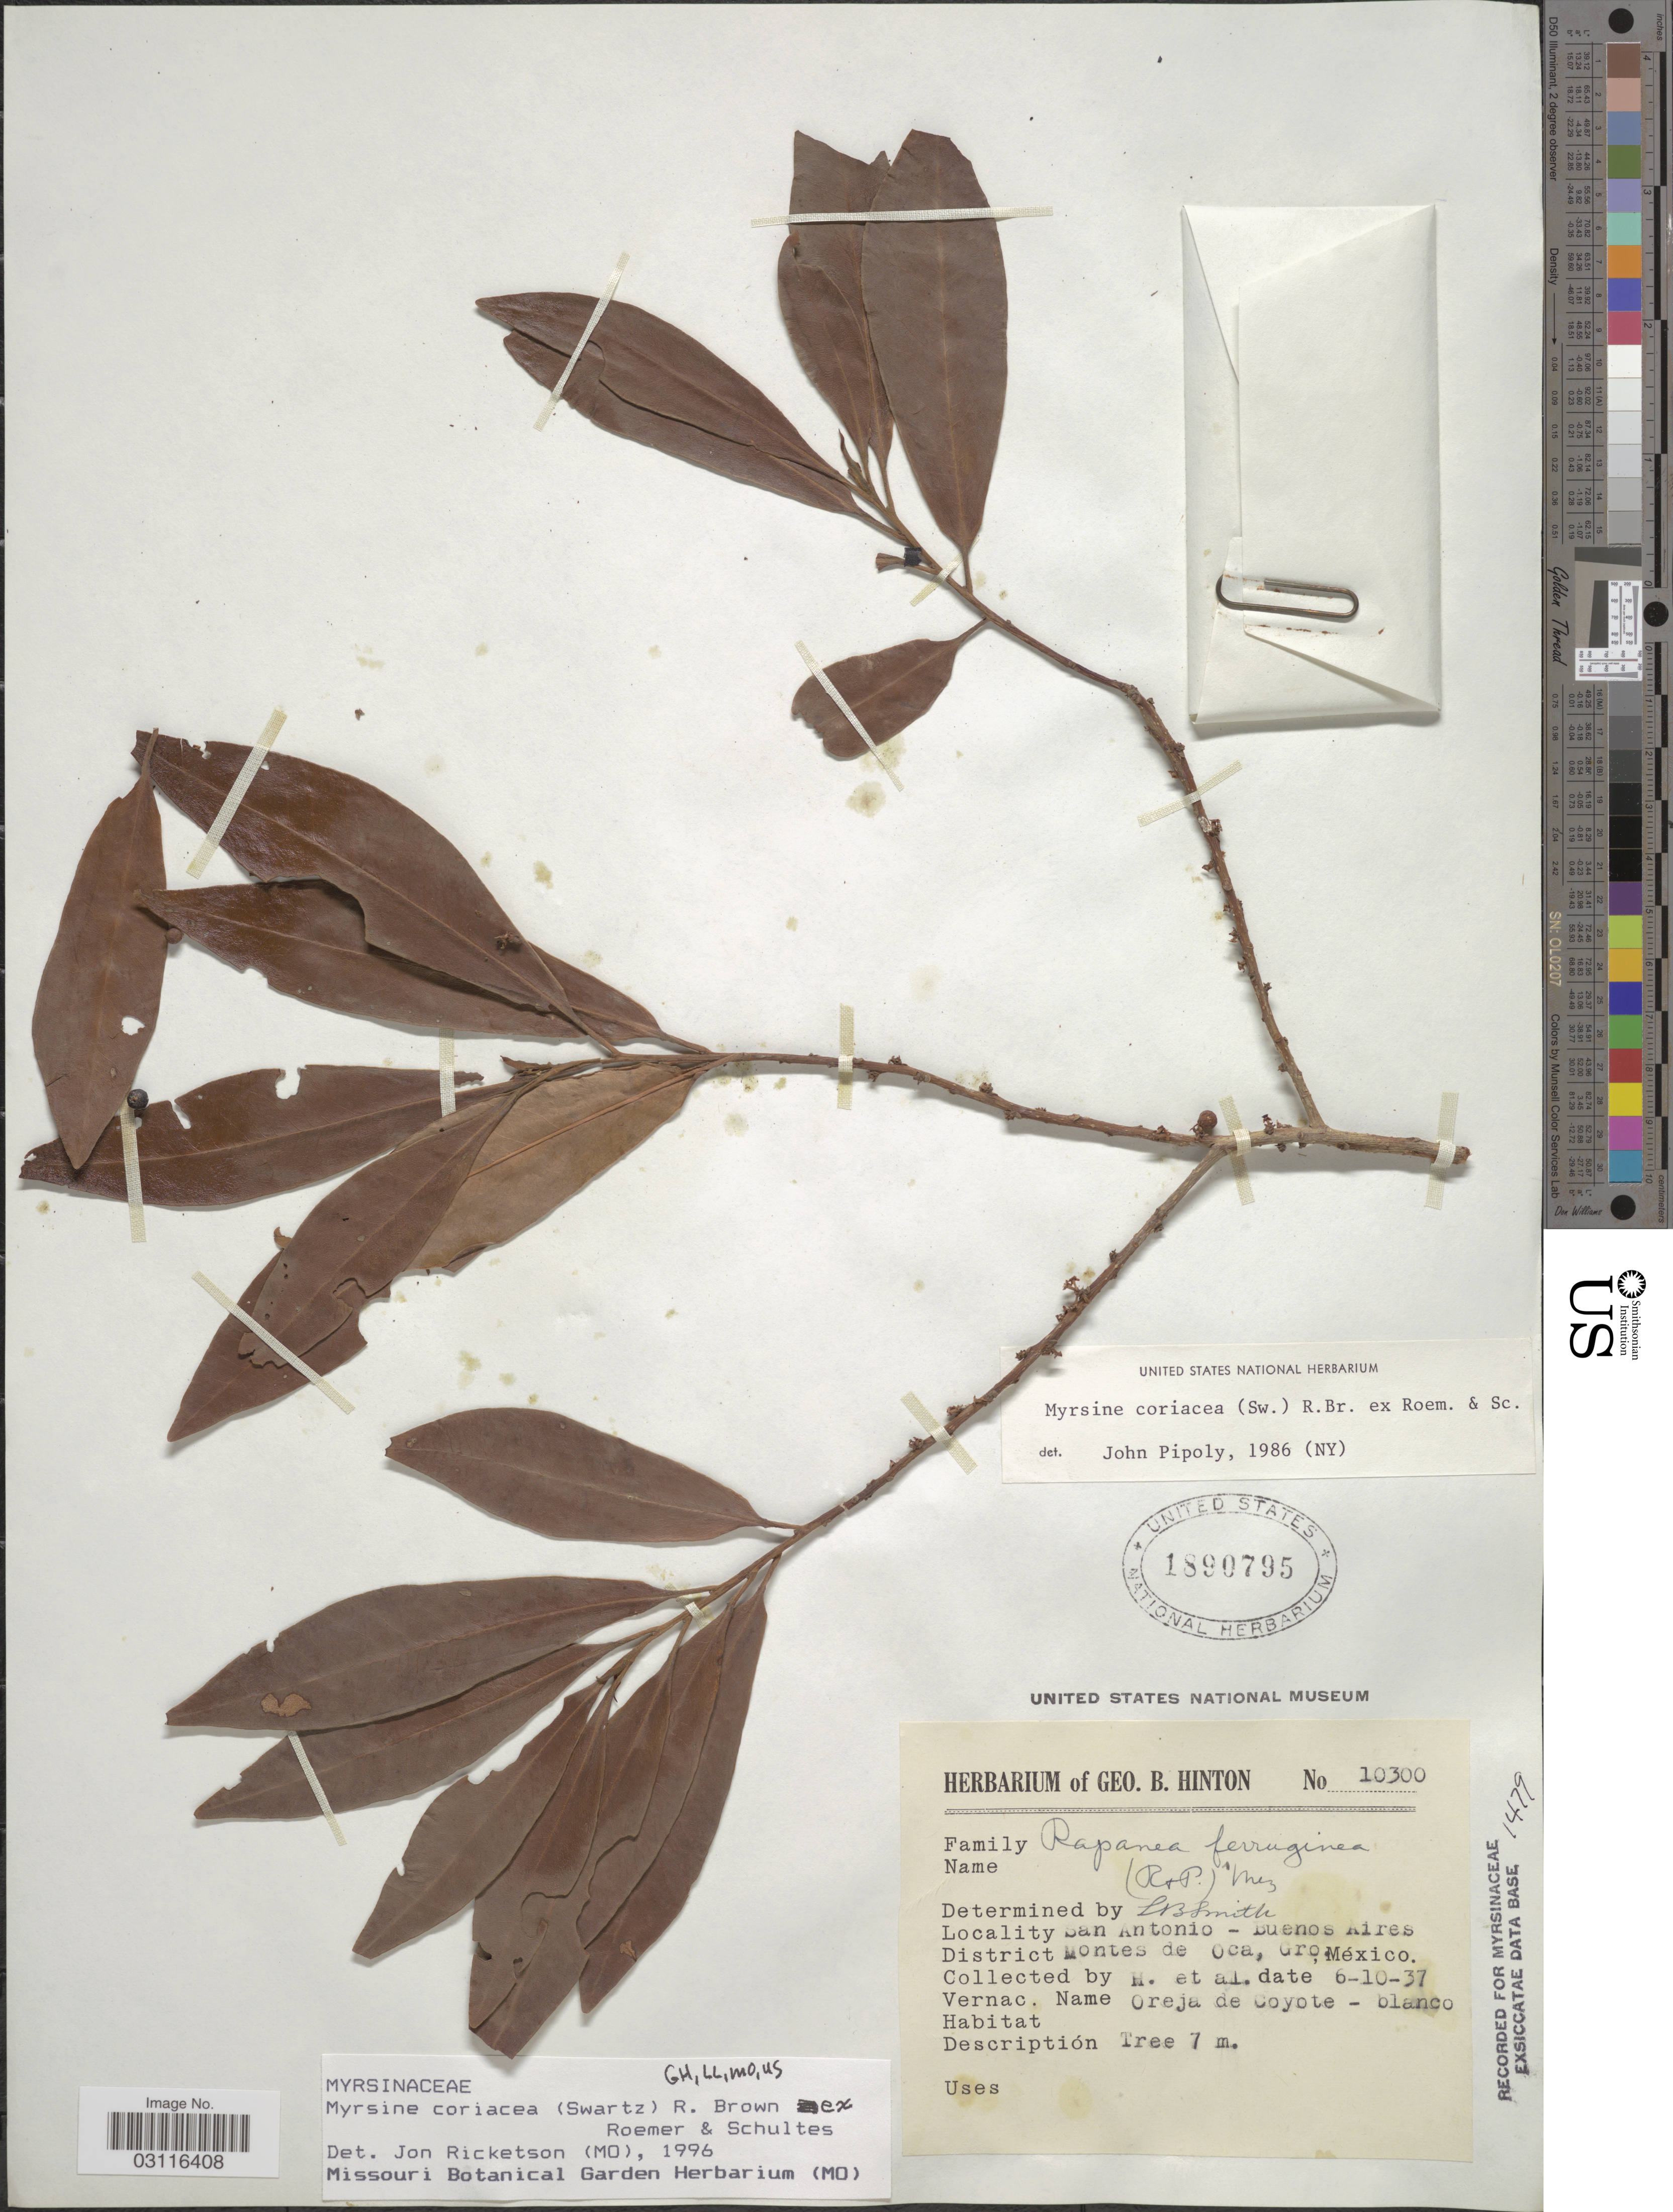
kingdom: Plantae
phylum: Tracheophyta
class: Magnoliopsida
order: Ericales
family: Primulaceae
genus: Myrsine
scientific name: Myrsine coriacea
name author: (Sw.) R. Br. ex Roem. & Schult.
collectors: G. B. Hinton & et al.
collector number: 10300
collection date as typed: Transcribed d/m/y: 6/10/37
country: Mexico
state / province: Guerrero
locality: San Antonio-Buenos Aires. District Montes de Oca, Gro.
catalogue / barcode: US 1890795